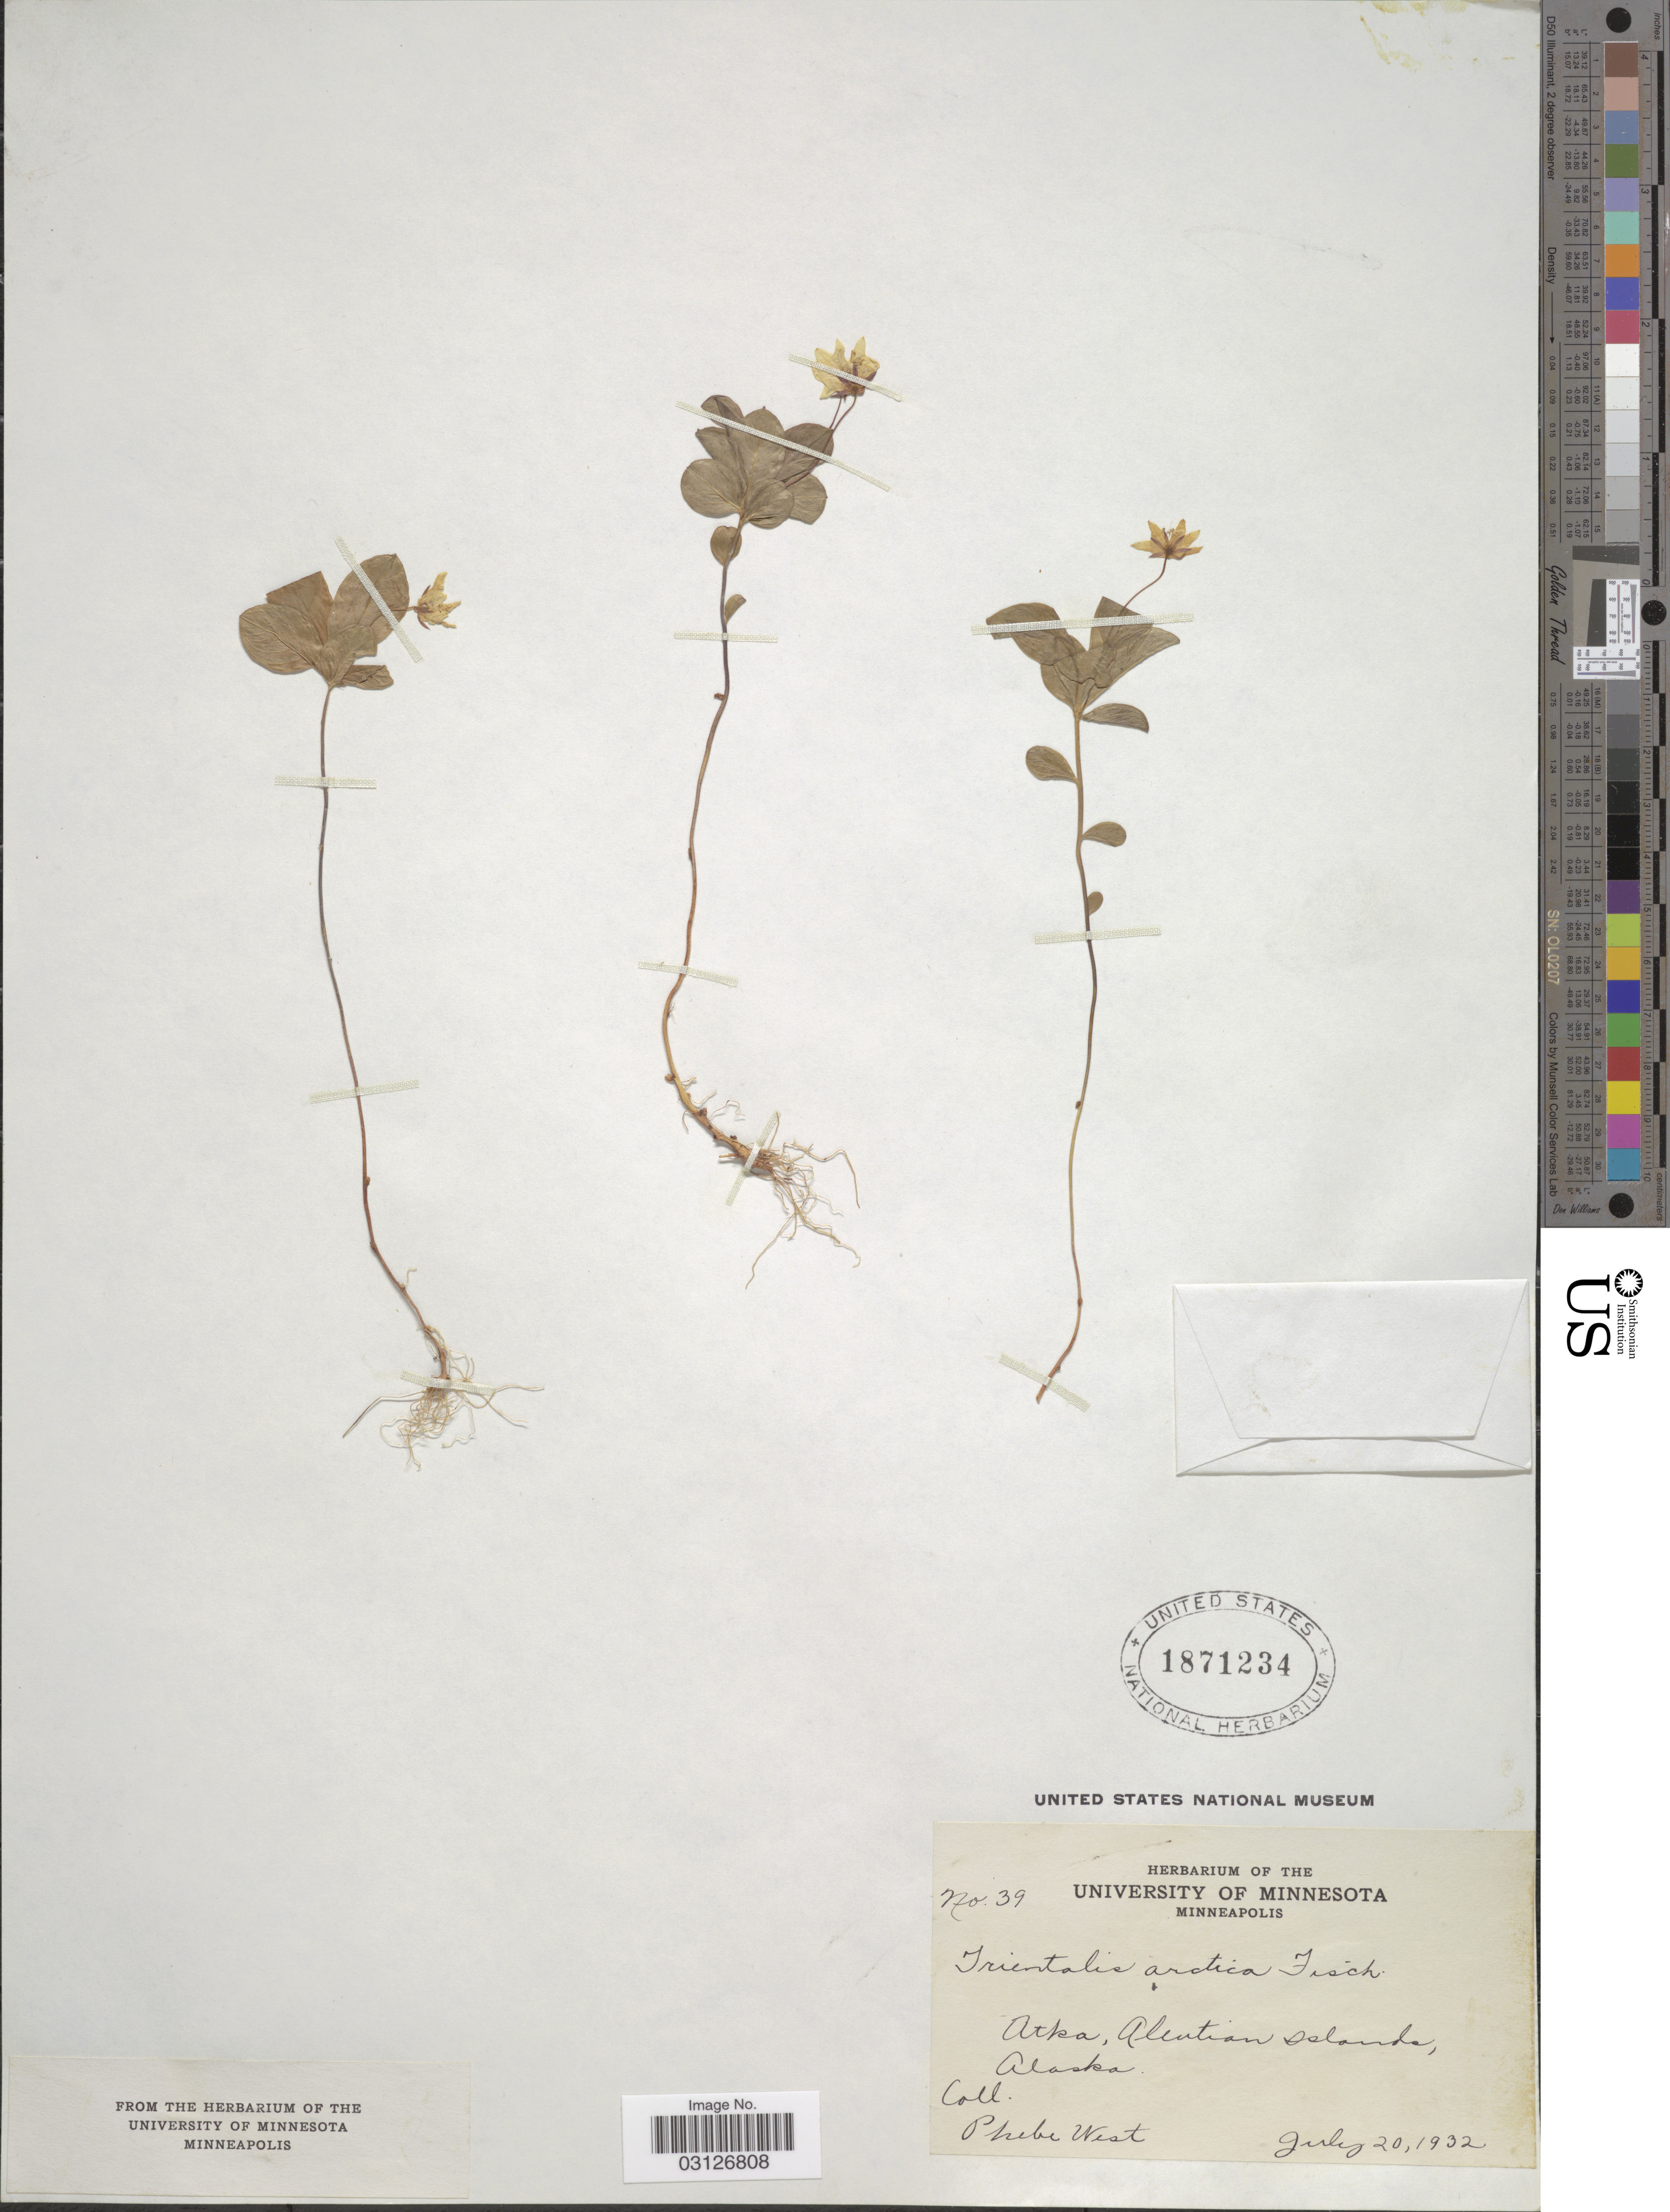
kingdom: Plantae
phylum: Tracheophyta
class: Magnoliopsida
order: Ericales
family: Primulaceae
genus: Trientalis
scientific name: Trientalis europaea subsp. arctica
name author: (Fisch. ex Hook.) Hultén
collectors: P. West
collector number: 39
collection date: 1932-07-20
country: United States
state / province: Alaska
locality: Atka, Aleutian Islands.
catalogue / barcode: US 1871234